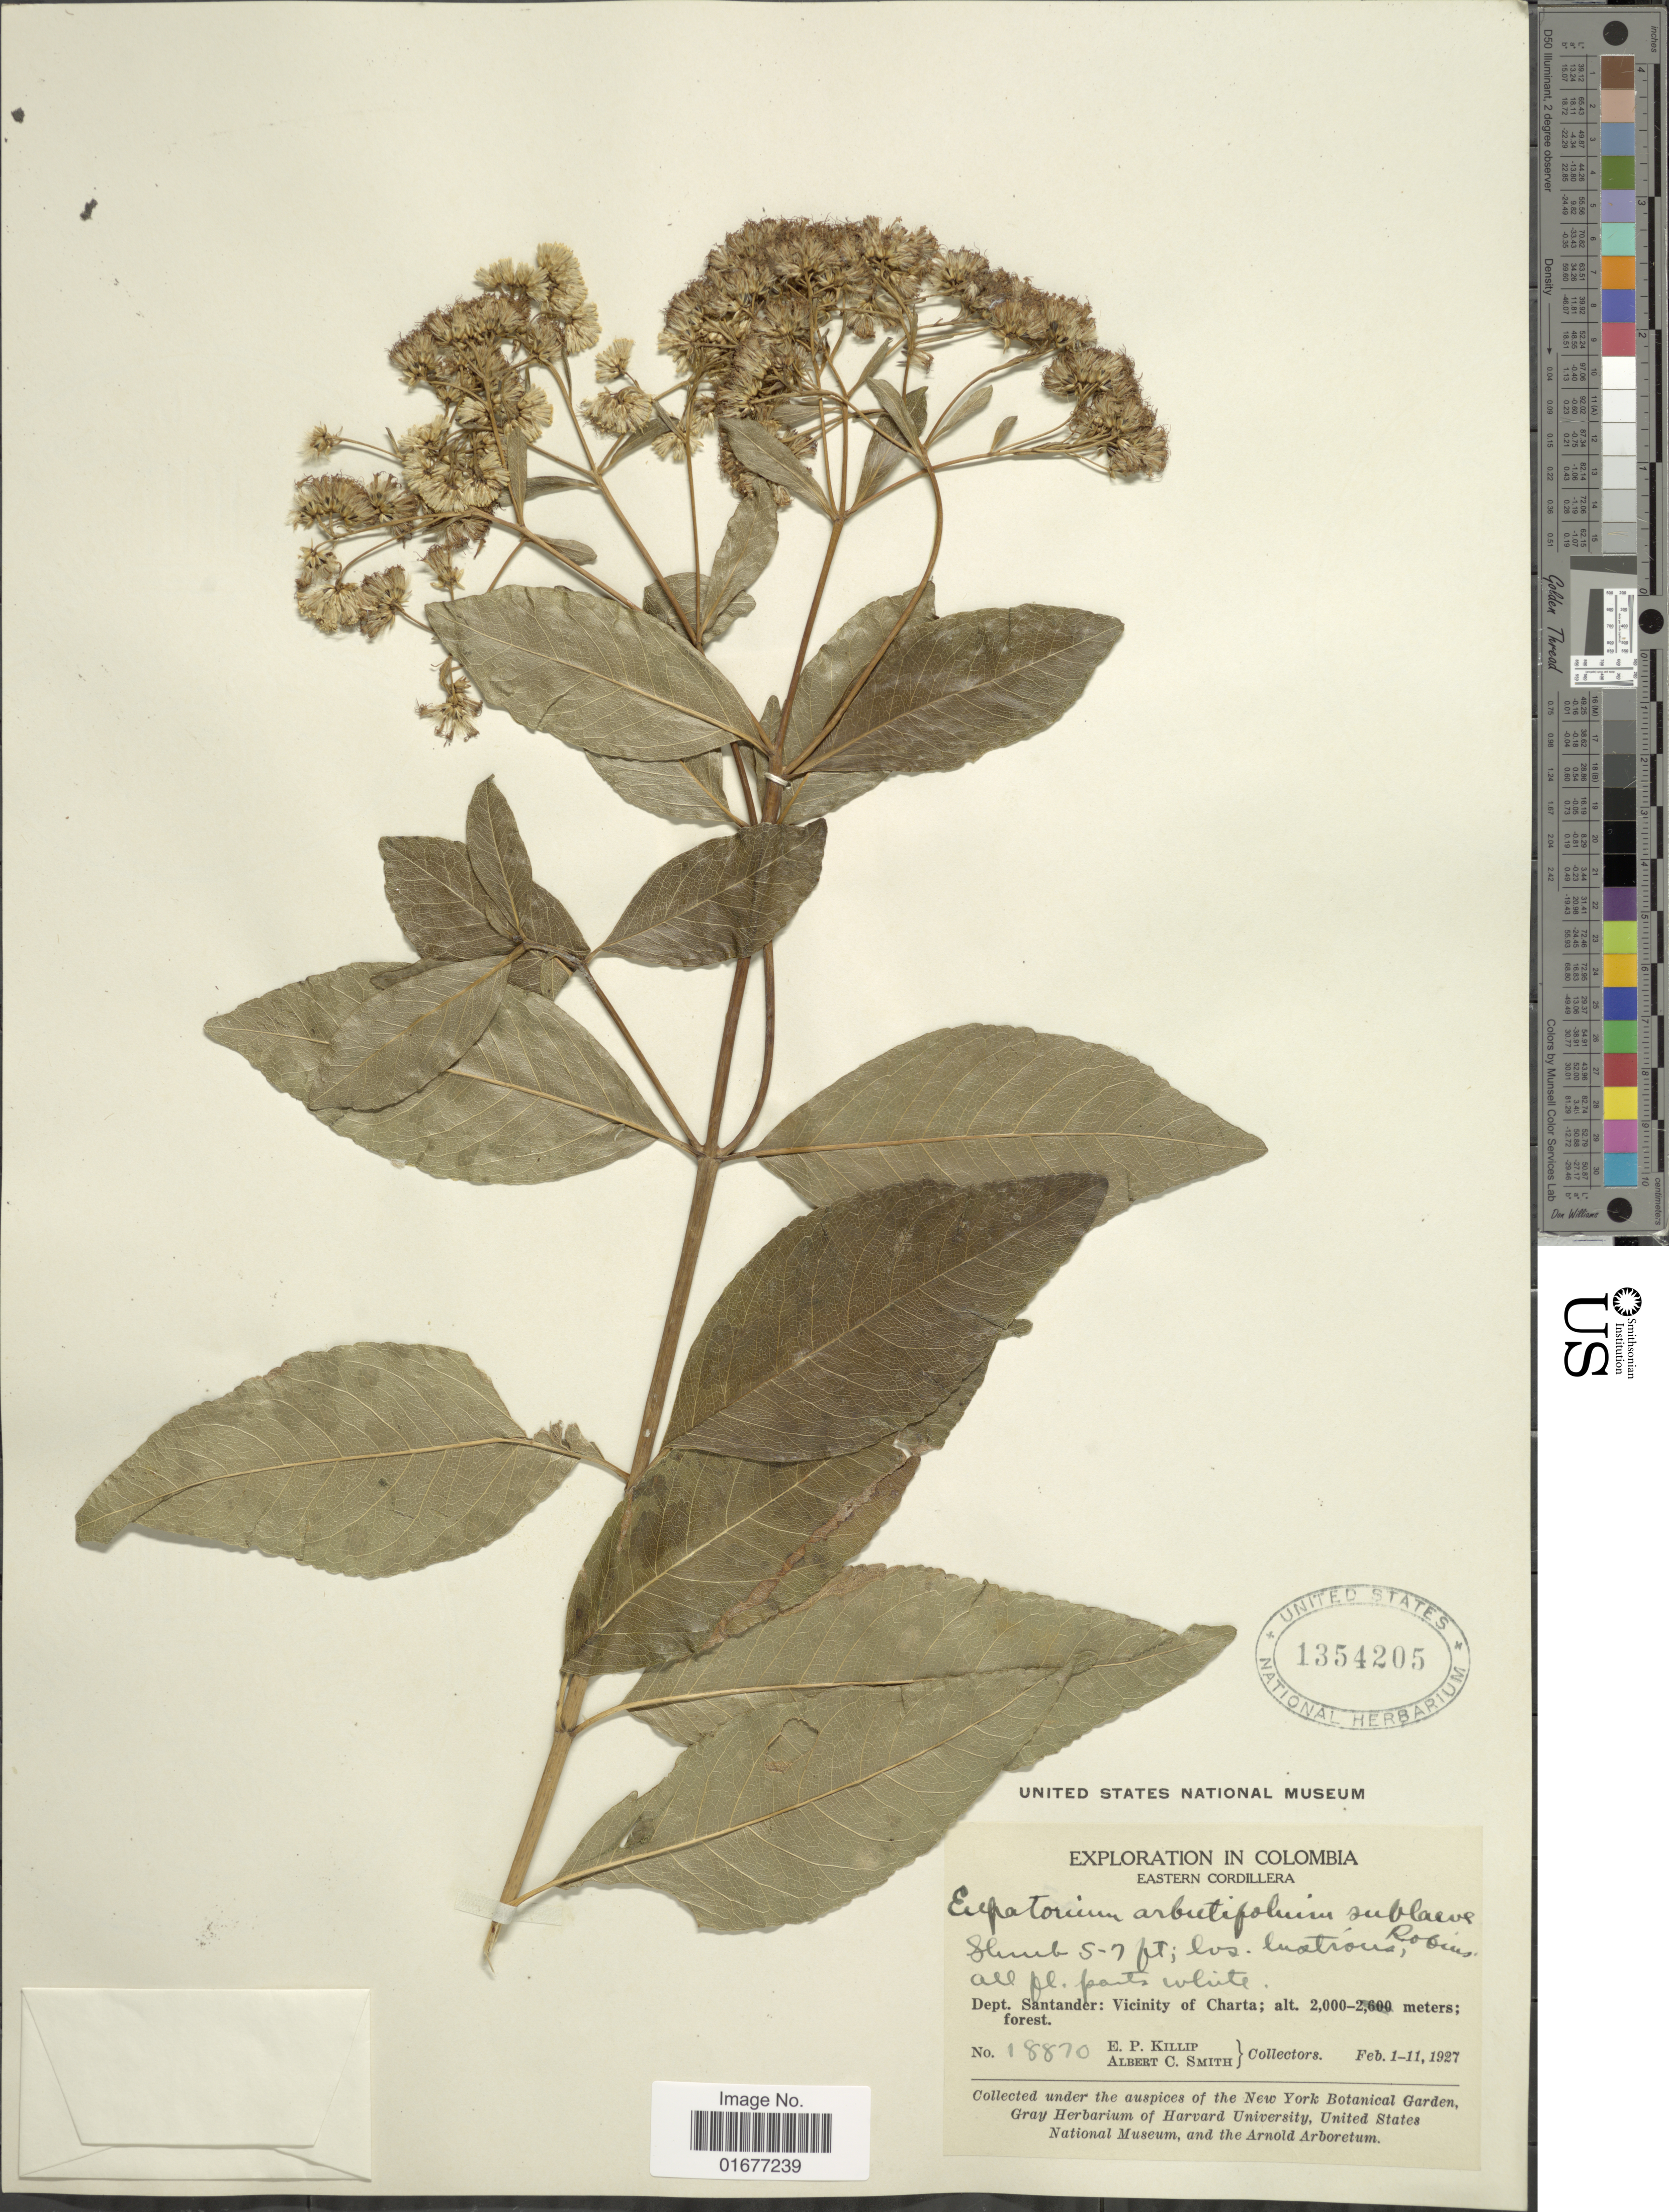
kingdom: Plantae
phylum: Tracheophyta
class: Magnoliopsida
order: Asterales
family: Asteraceae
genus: Ageratina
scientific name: Ageratina arbutifolia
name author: (Benth.) R.M. King & H. Rob.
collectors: E. P. Killip & A. C. Smith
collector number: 18870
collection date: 1927-02-01/1927-02-11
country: Colombia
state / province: Santander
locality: Vicinity of Charta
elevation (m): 2000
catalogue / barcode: US 1354205